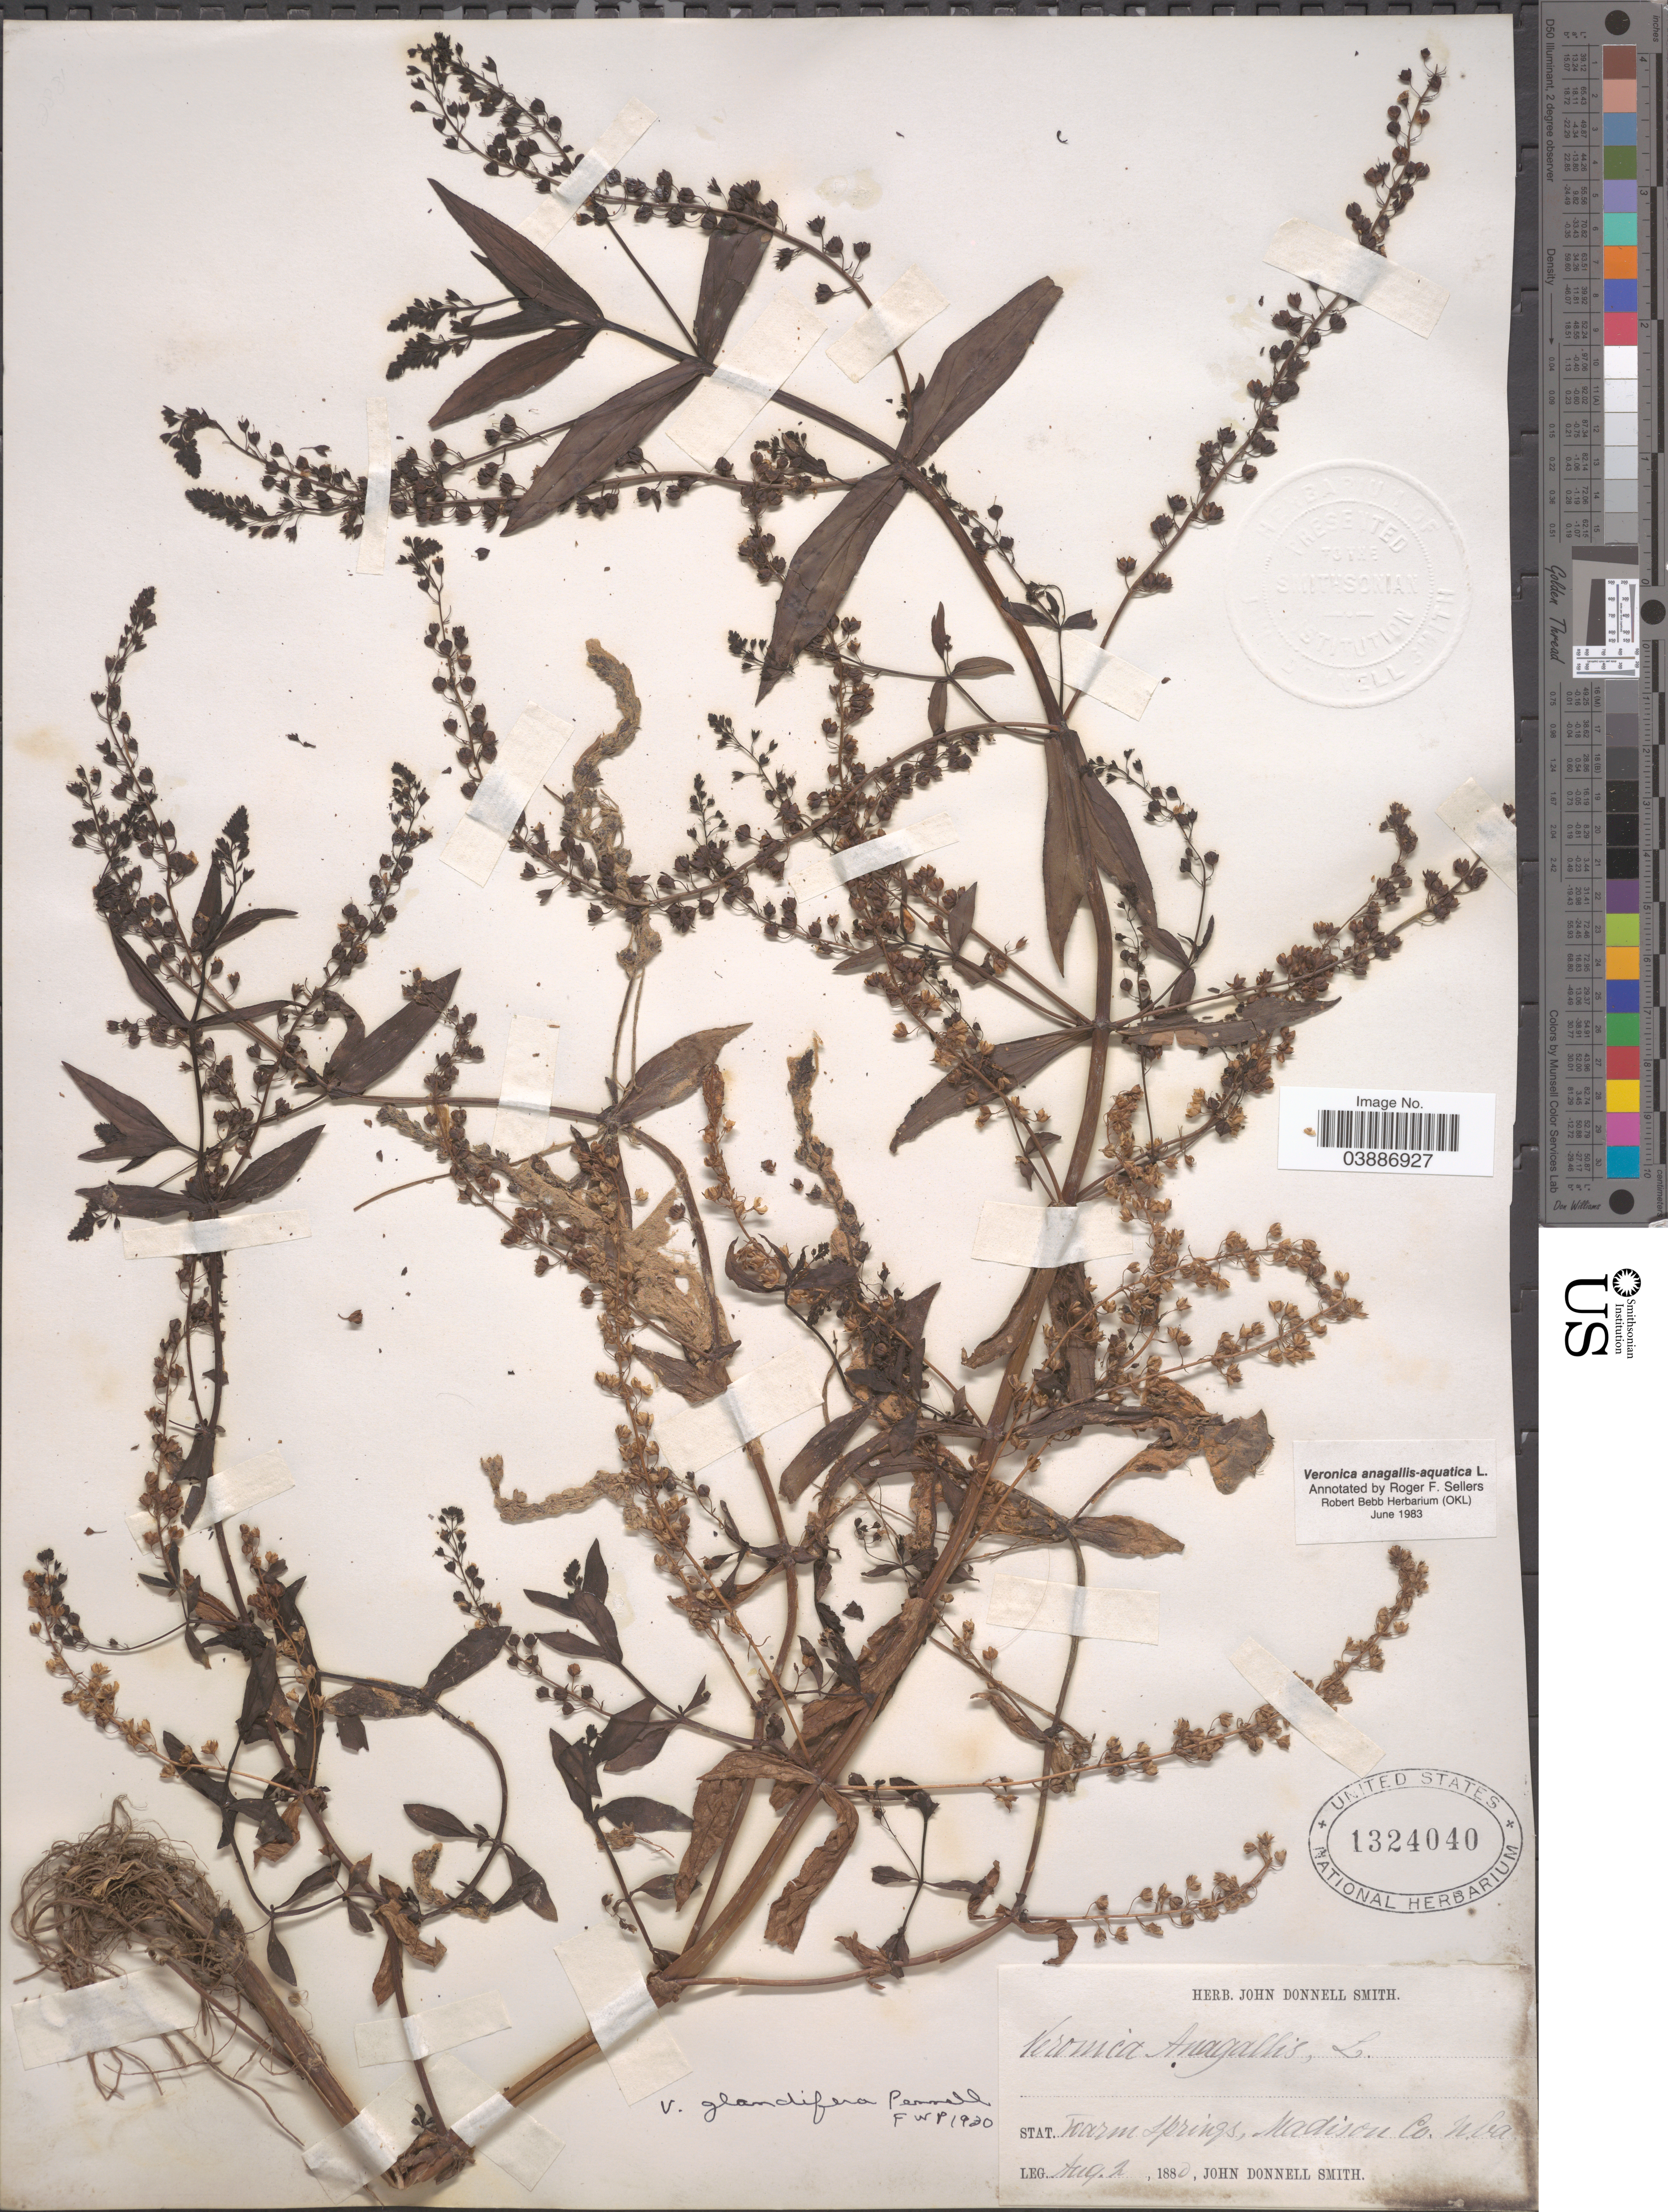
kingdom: Plantae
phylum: Tracheophyta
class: Magnoliopsida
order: Lamiales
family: Plantaginaceae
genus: Veronica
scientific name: Veronica anagallis-aquatica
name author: L.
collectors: J. Donnell Smith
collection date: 1880-08-02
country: United States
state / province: North Carolina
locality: Stat. Warm springs, Madison Co.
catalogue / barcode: US 1324040